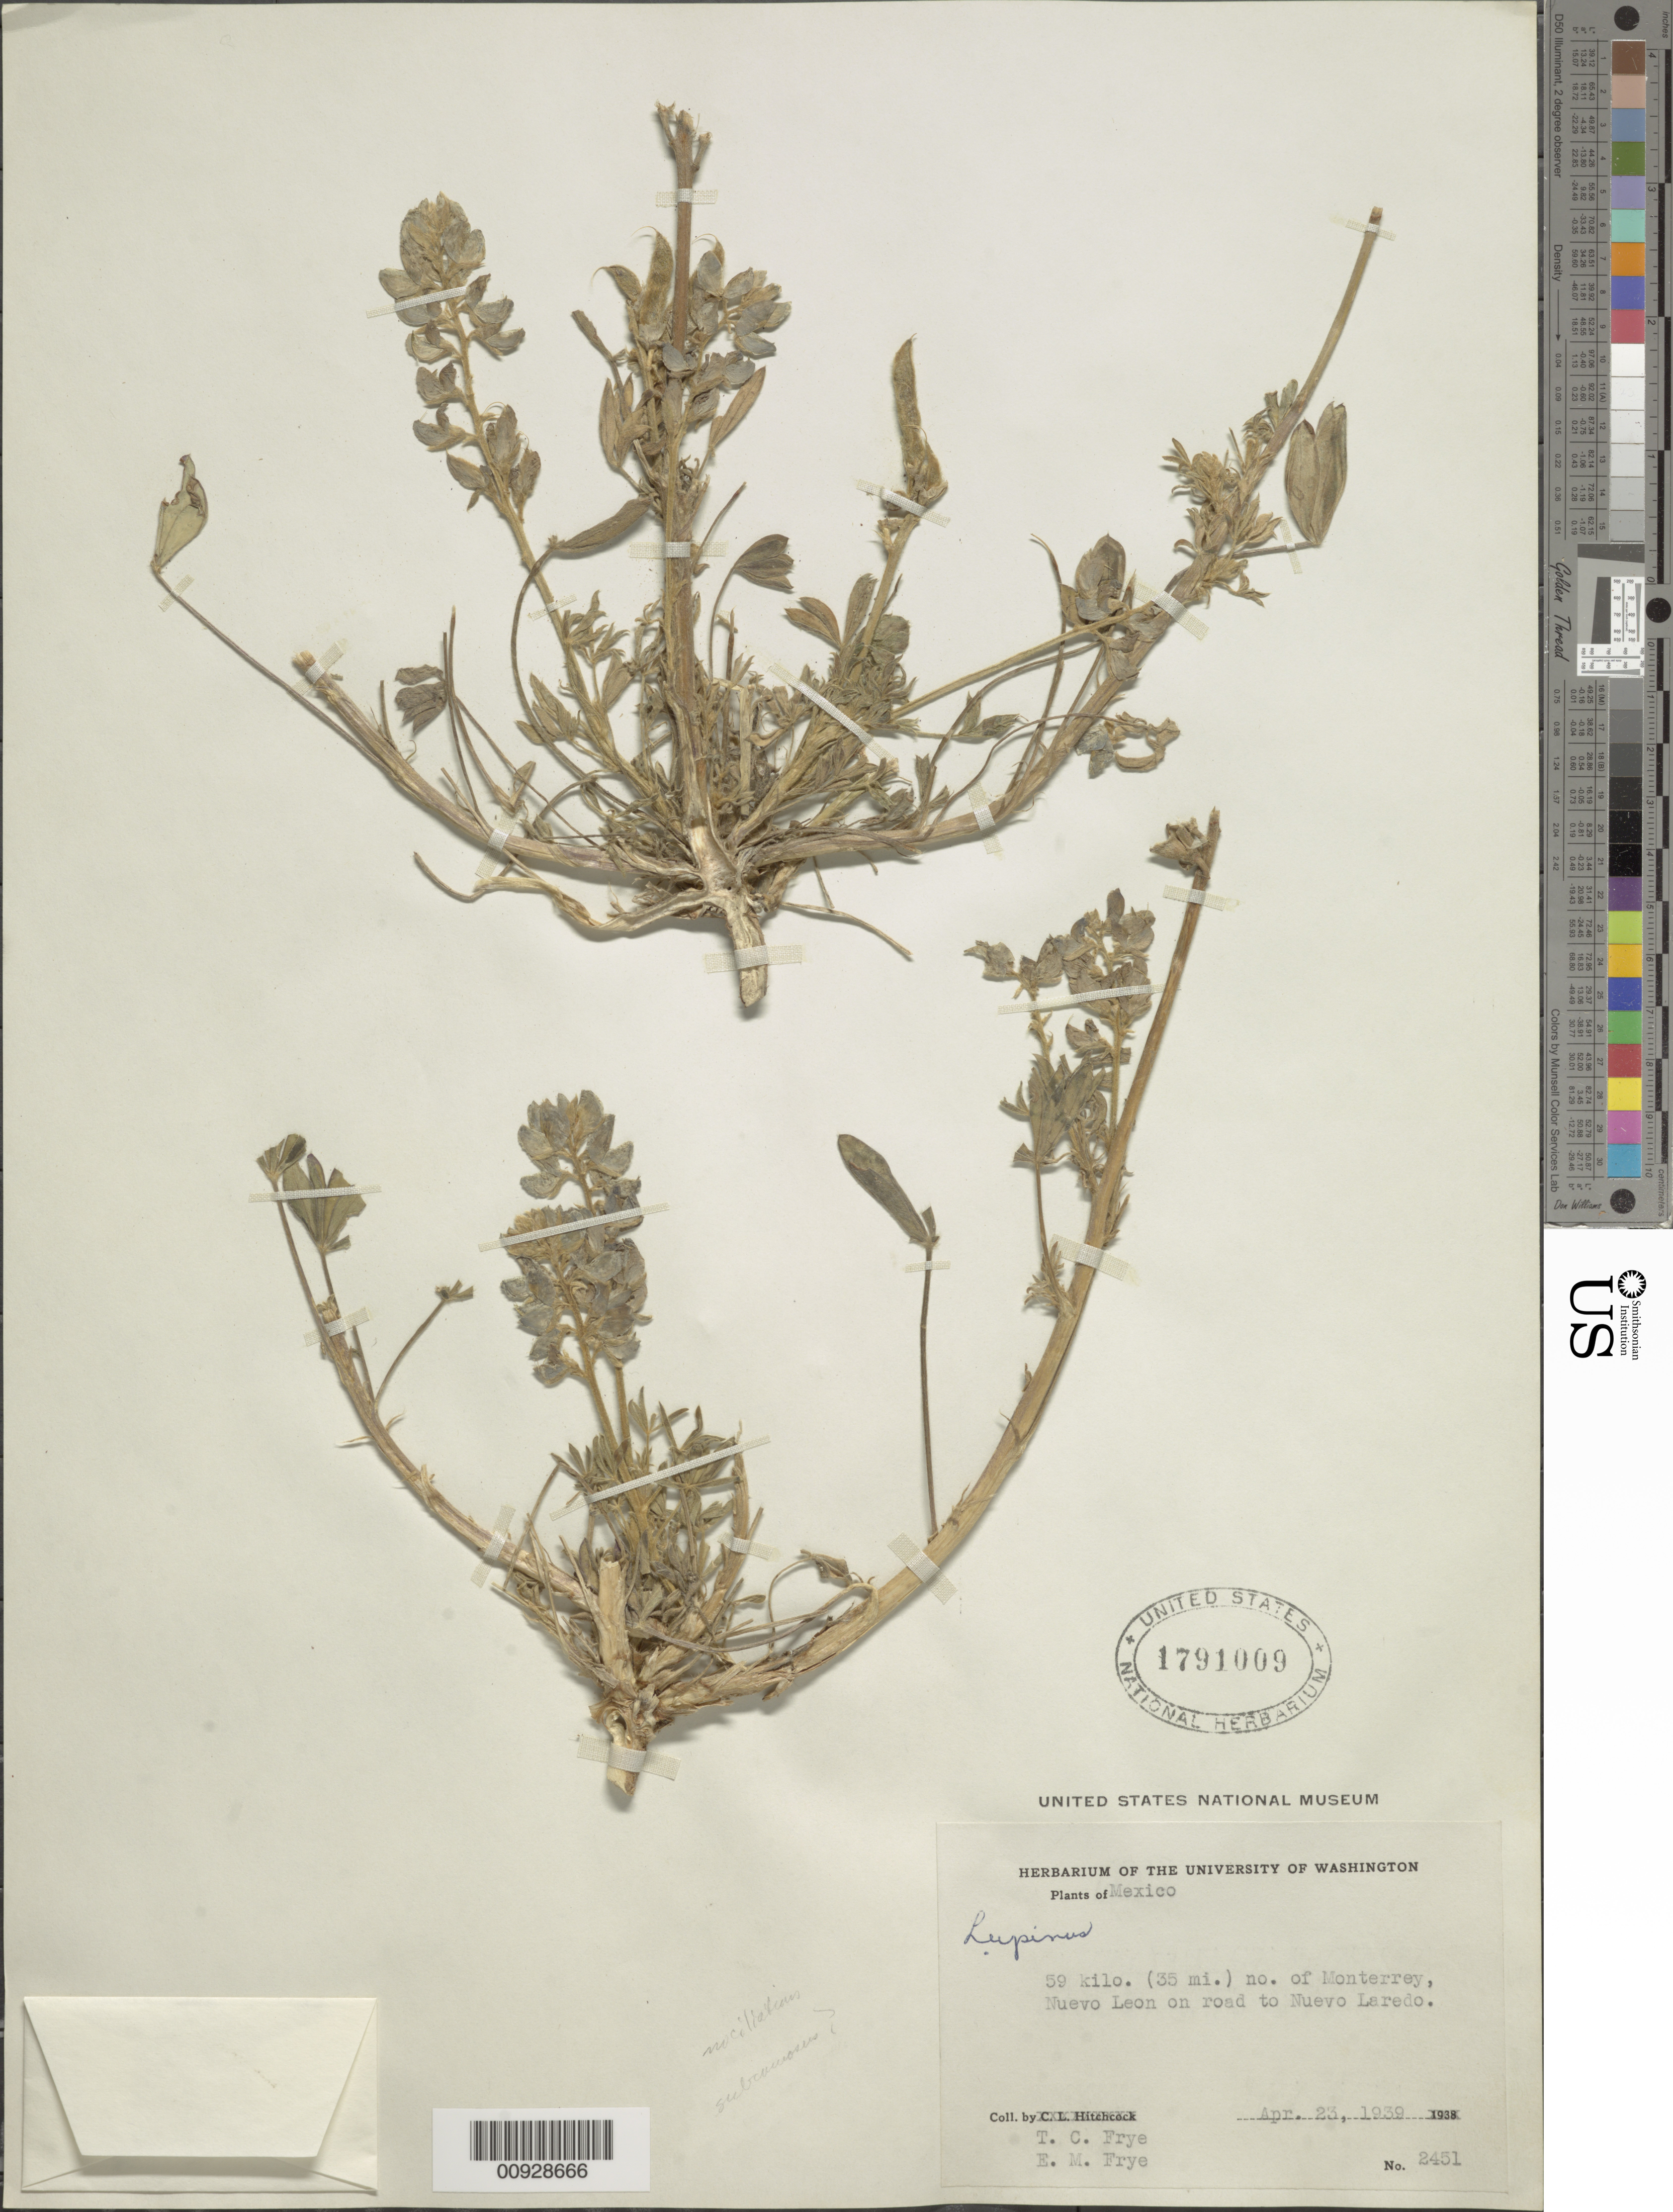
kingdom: Plantae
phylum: Tracheophyta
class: Magnoliopsida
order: Fabales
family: Fabaceae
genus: Lupinus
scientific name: Lupinus sp.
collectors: T. C. Frye & E. Frye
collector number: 2451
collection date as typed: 23 Apr 1939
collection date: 1939-04-23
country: Mexico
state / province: Nuevo León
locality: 59 km. (35 mi.) N of Monterrey, Nuevo León on road to Nuevo Laredo.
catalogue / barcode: US 1791009